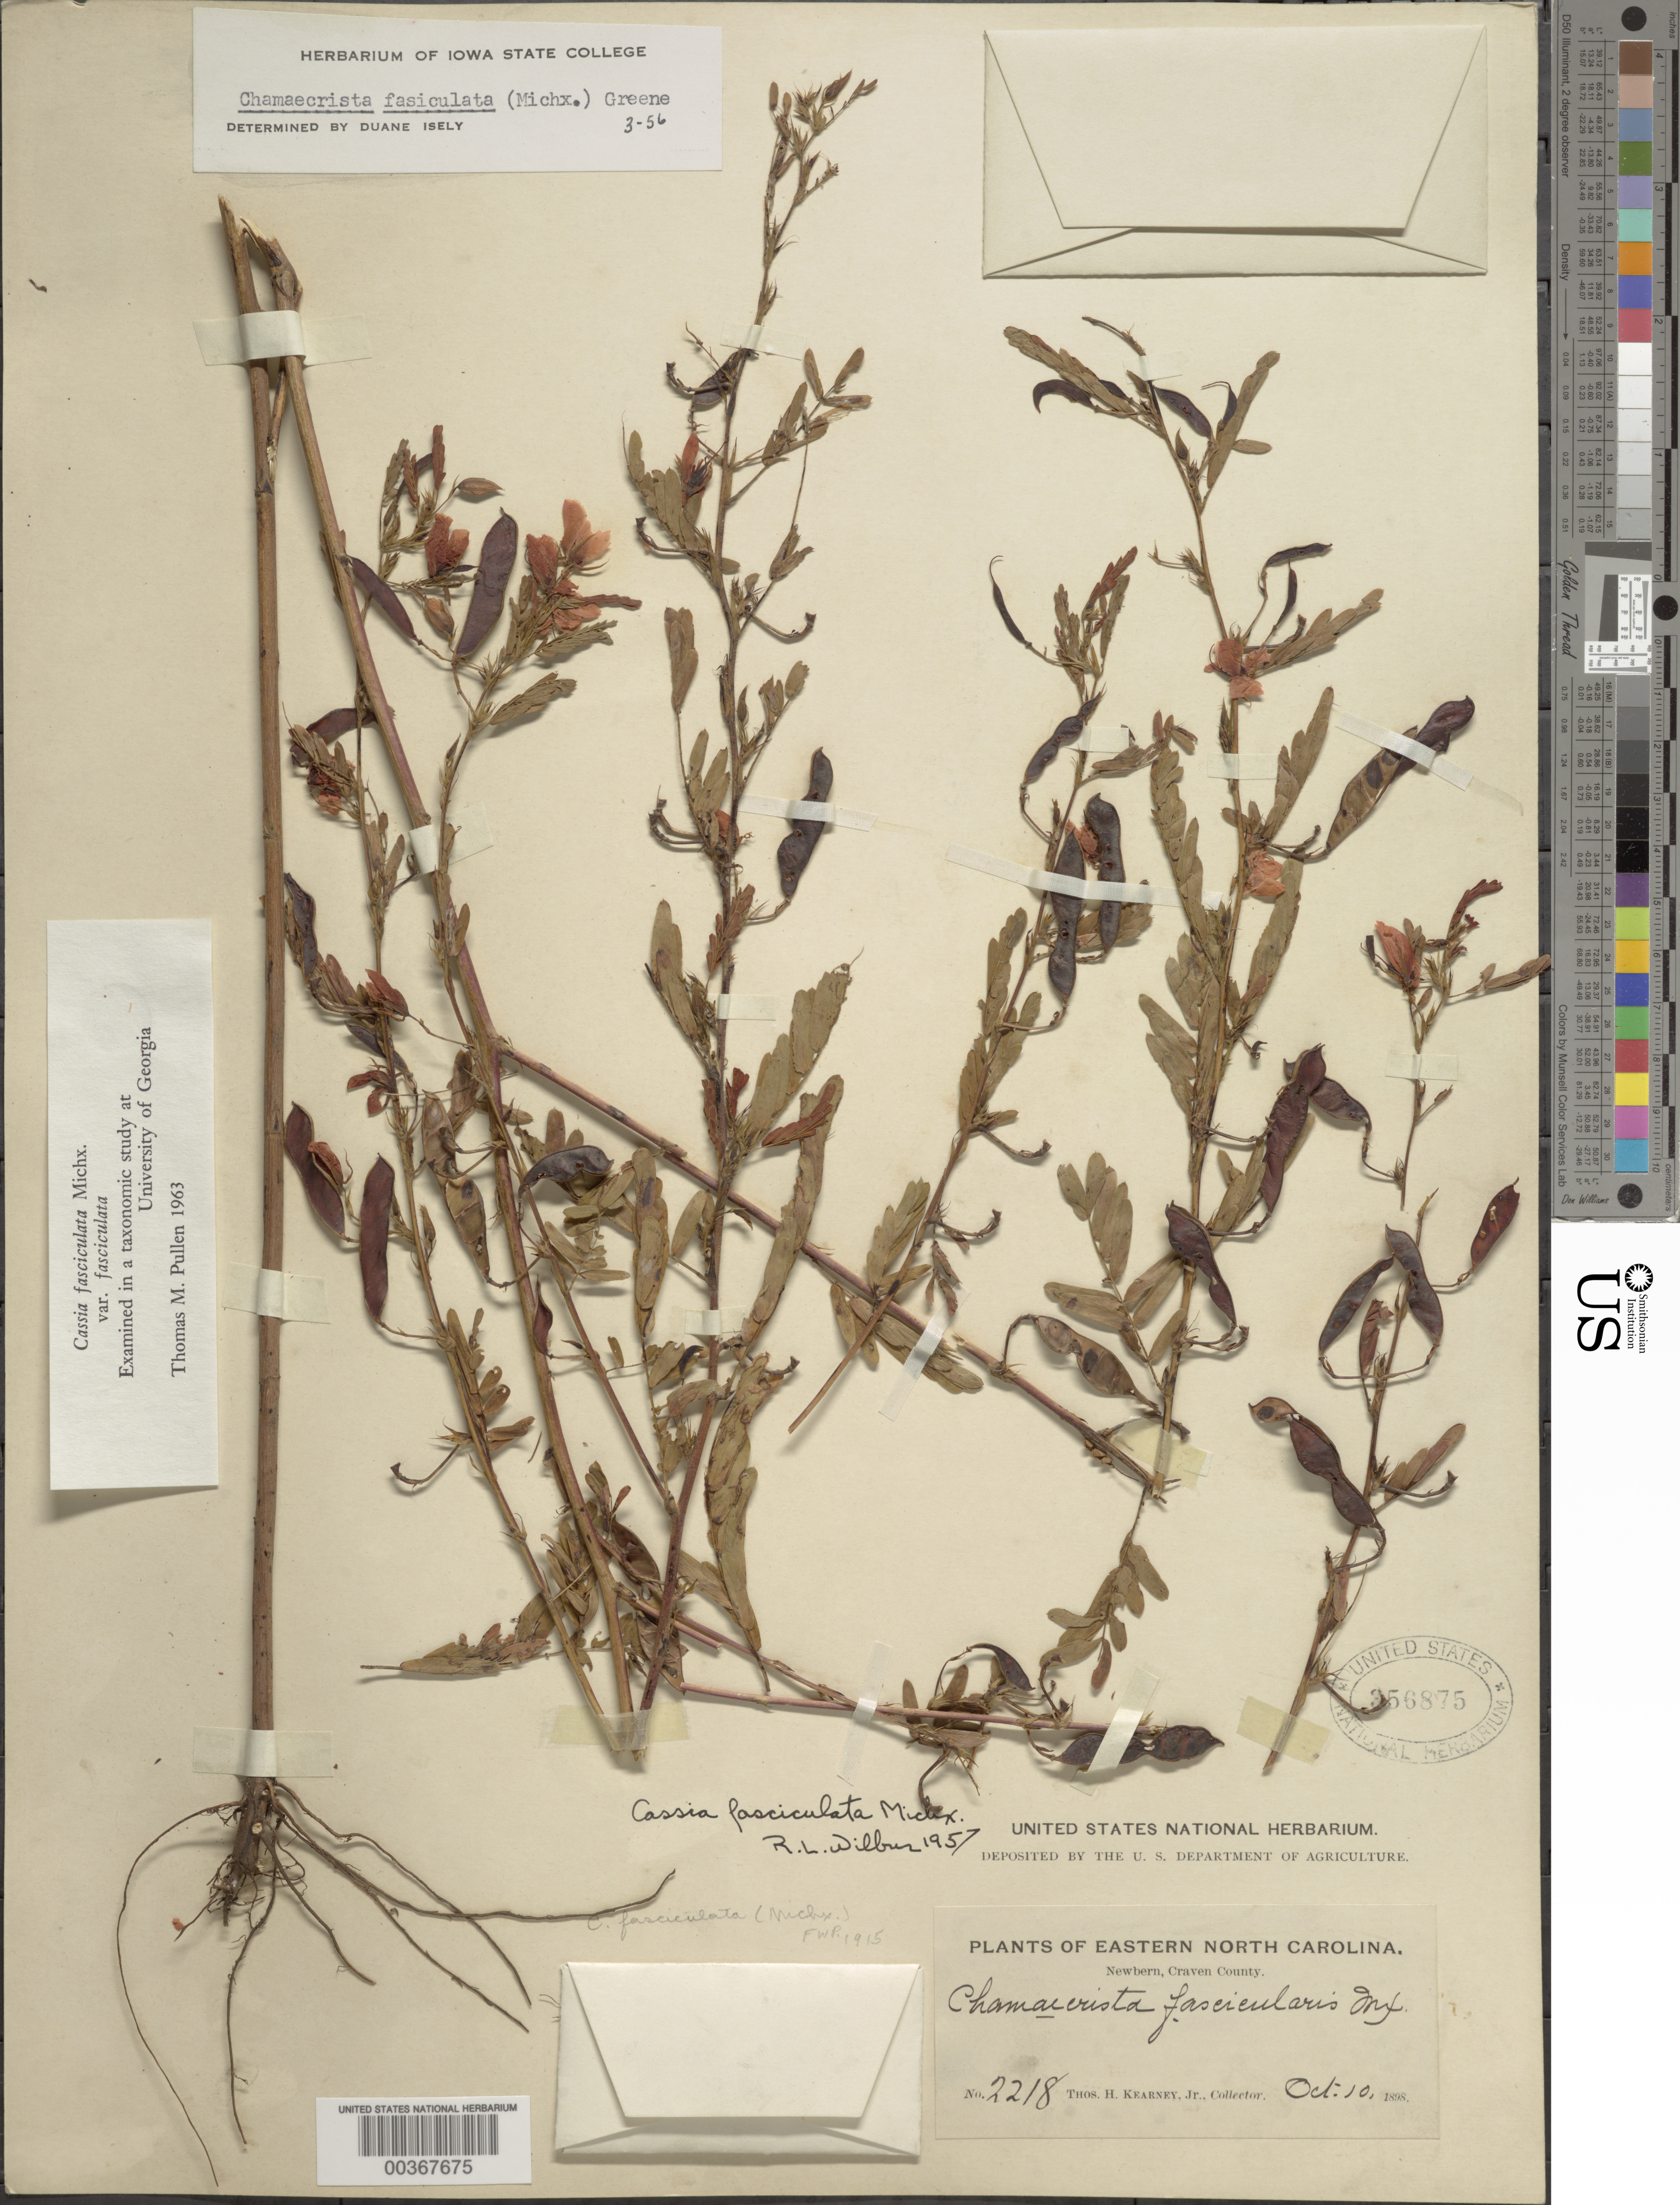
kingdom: Plantae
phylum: Tracheophyta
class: Magnoliopsida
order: Fabales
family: Fabaceae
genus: Chamaecrista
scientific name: Chamaecrista fasciculata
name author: (Michx.) Greene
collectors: T. H. Kearney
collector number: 2218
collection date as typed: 10 Oct 1898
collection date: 1898-10-10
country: United States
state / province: North Carolina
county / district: Craven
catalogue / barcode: US 856875